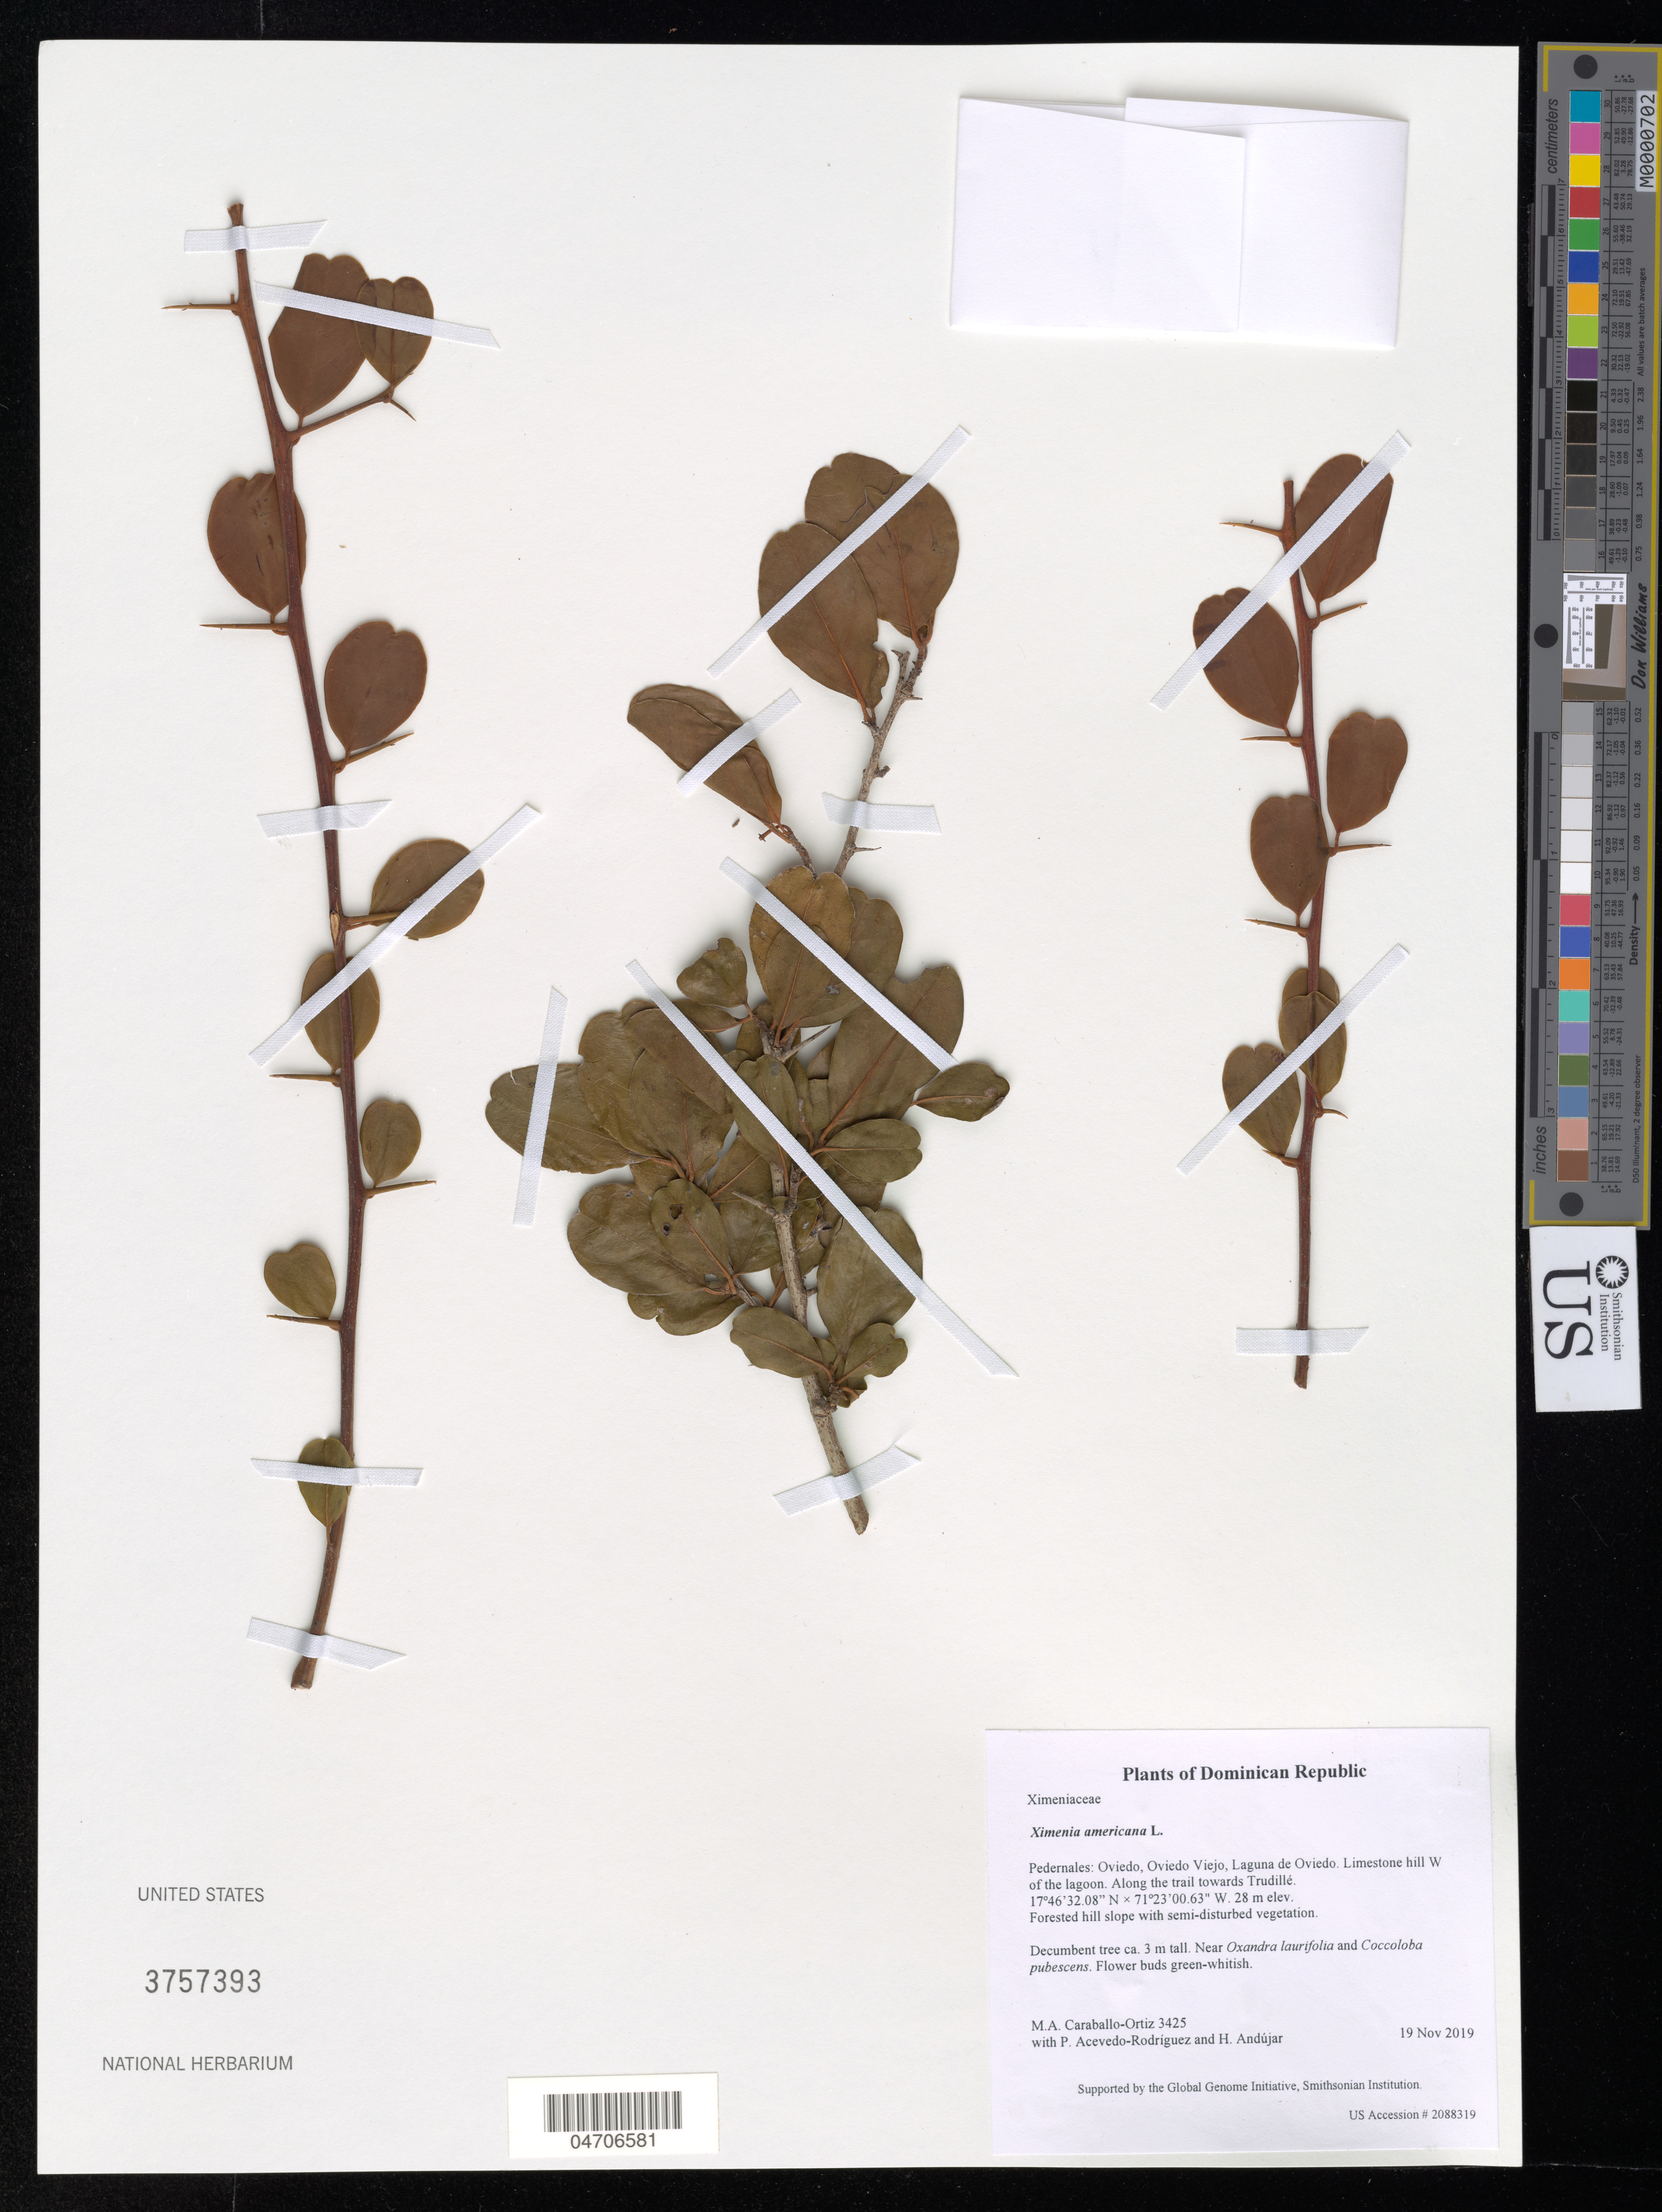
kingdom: Plantae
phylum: Tracheophyta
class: Magnoliopsida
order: Santalales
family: Ximeniaceae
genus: Ximenia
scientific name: Ximenia americana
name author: L.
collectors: M. Caraballo-Ortiz, P. Acevedo-Rodr. & H. Andujar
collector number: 3425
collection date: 2019-11-19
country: Dominican Republic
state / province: Pedernales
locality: Oviedo, Oviedo Viejo, Laguna de Oviedo. Limestone hill W of the lagoon. Along the trail towards Trudillé.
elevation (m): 28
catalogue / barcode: US 3757393